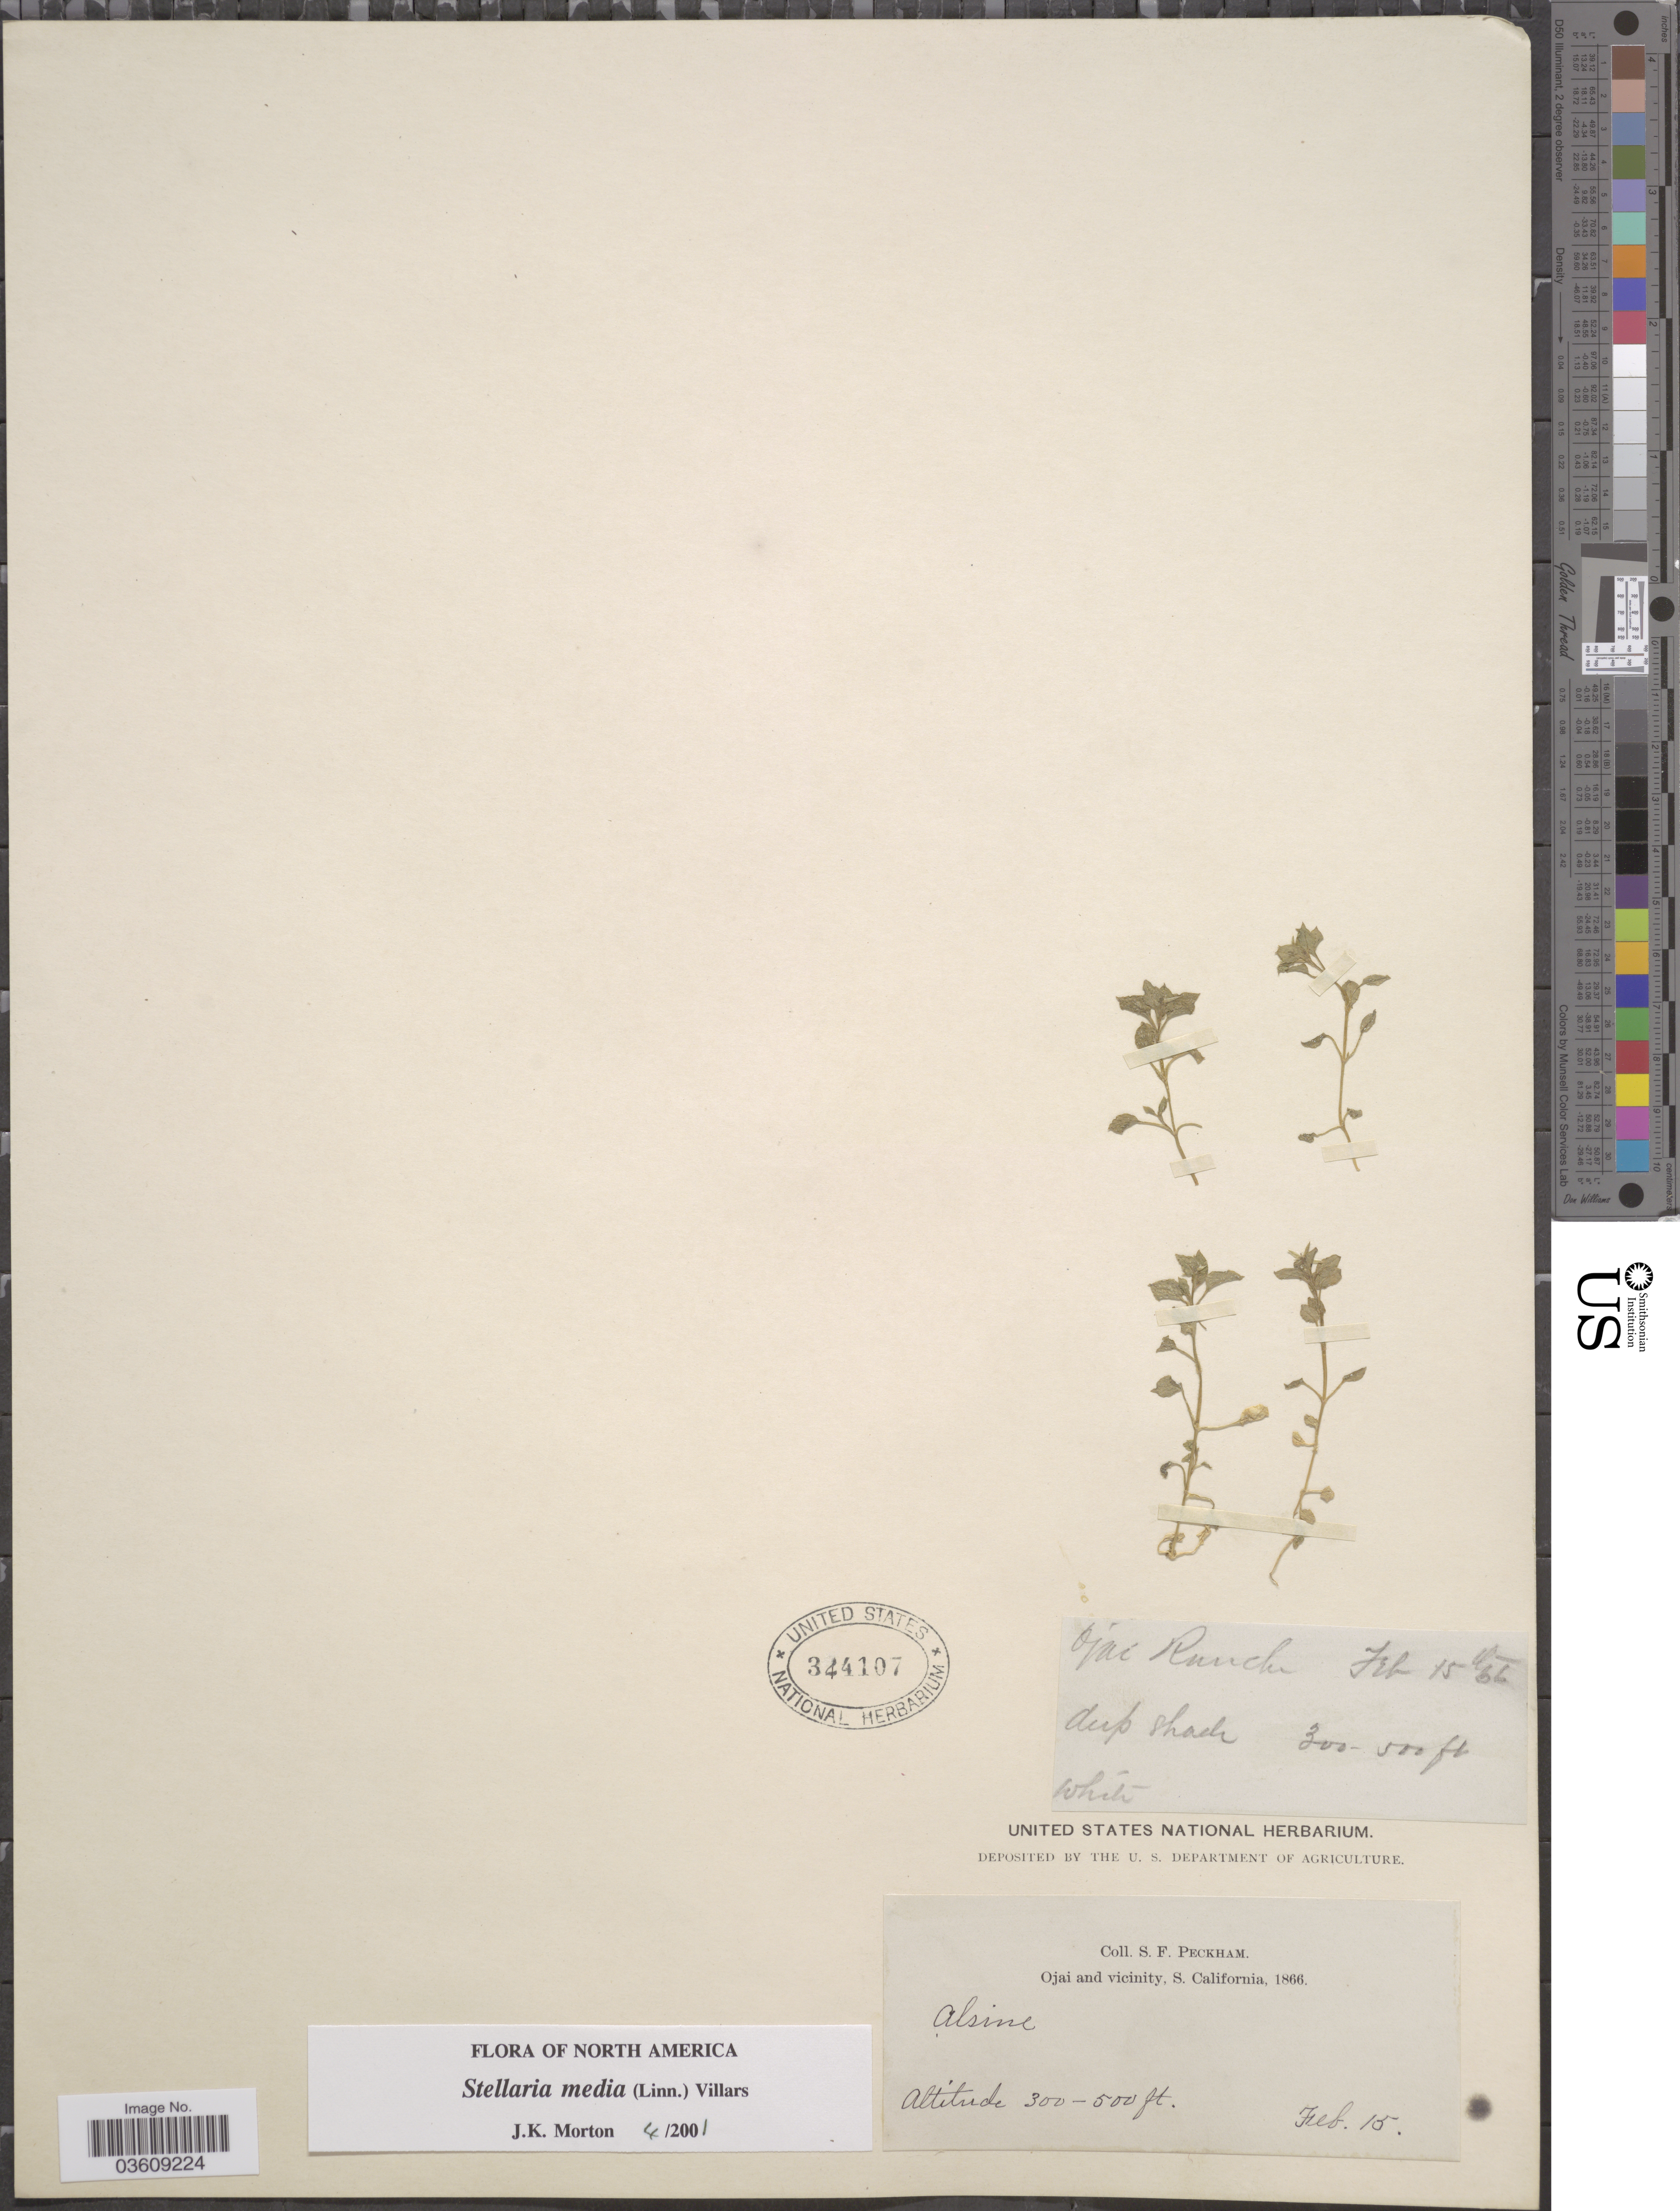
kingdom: Plantae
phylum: Tracheophyta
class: Magnoliopsida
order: Caryophyllales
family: Caryophyllaceae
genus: Stellaria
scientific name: Stellaria media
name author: (L.) Vill.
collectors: S. Peckham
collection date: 1866-02-15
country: United States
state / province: California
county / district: Ventura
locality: Ojai and vicinity, S. California. Ojai Ranch.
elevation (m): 91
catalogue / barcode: US 344107